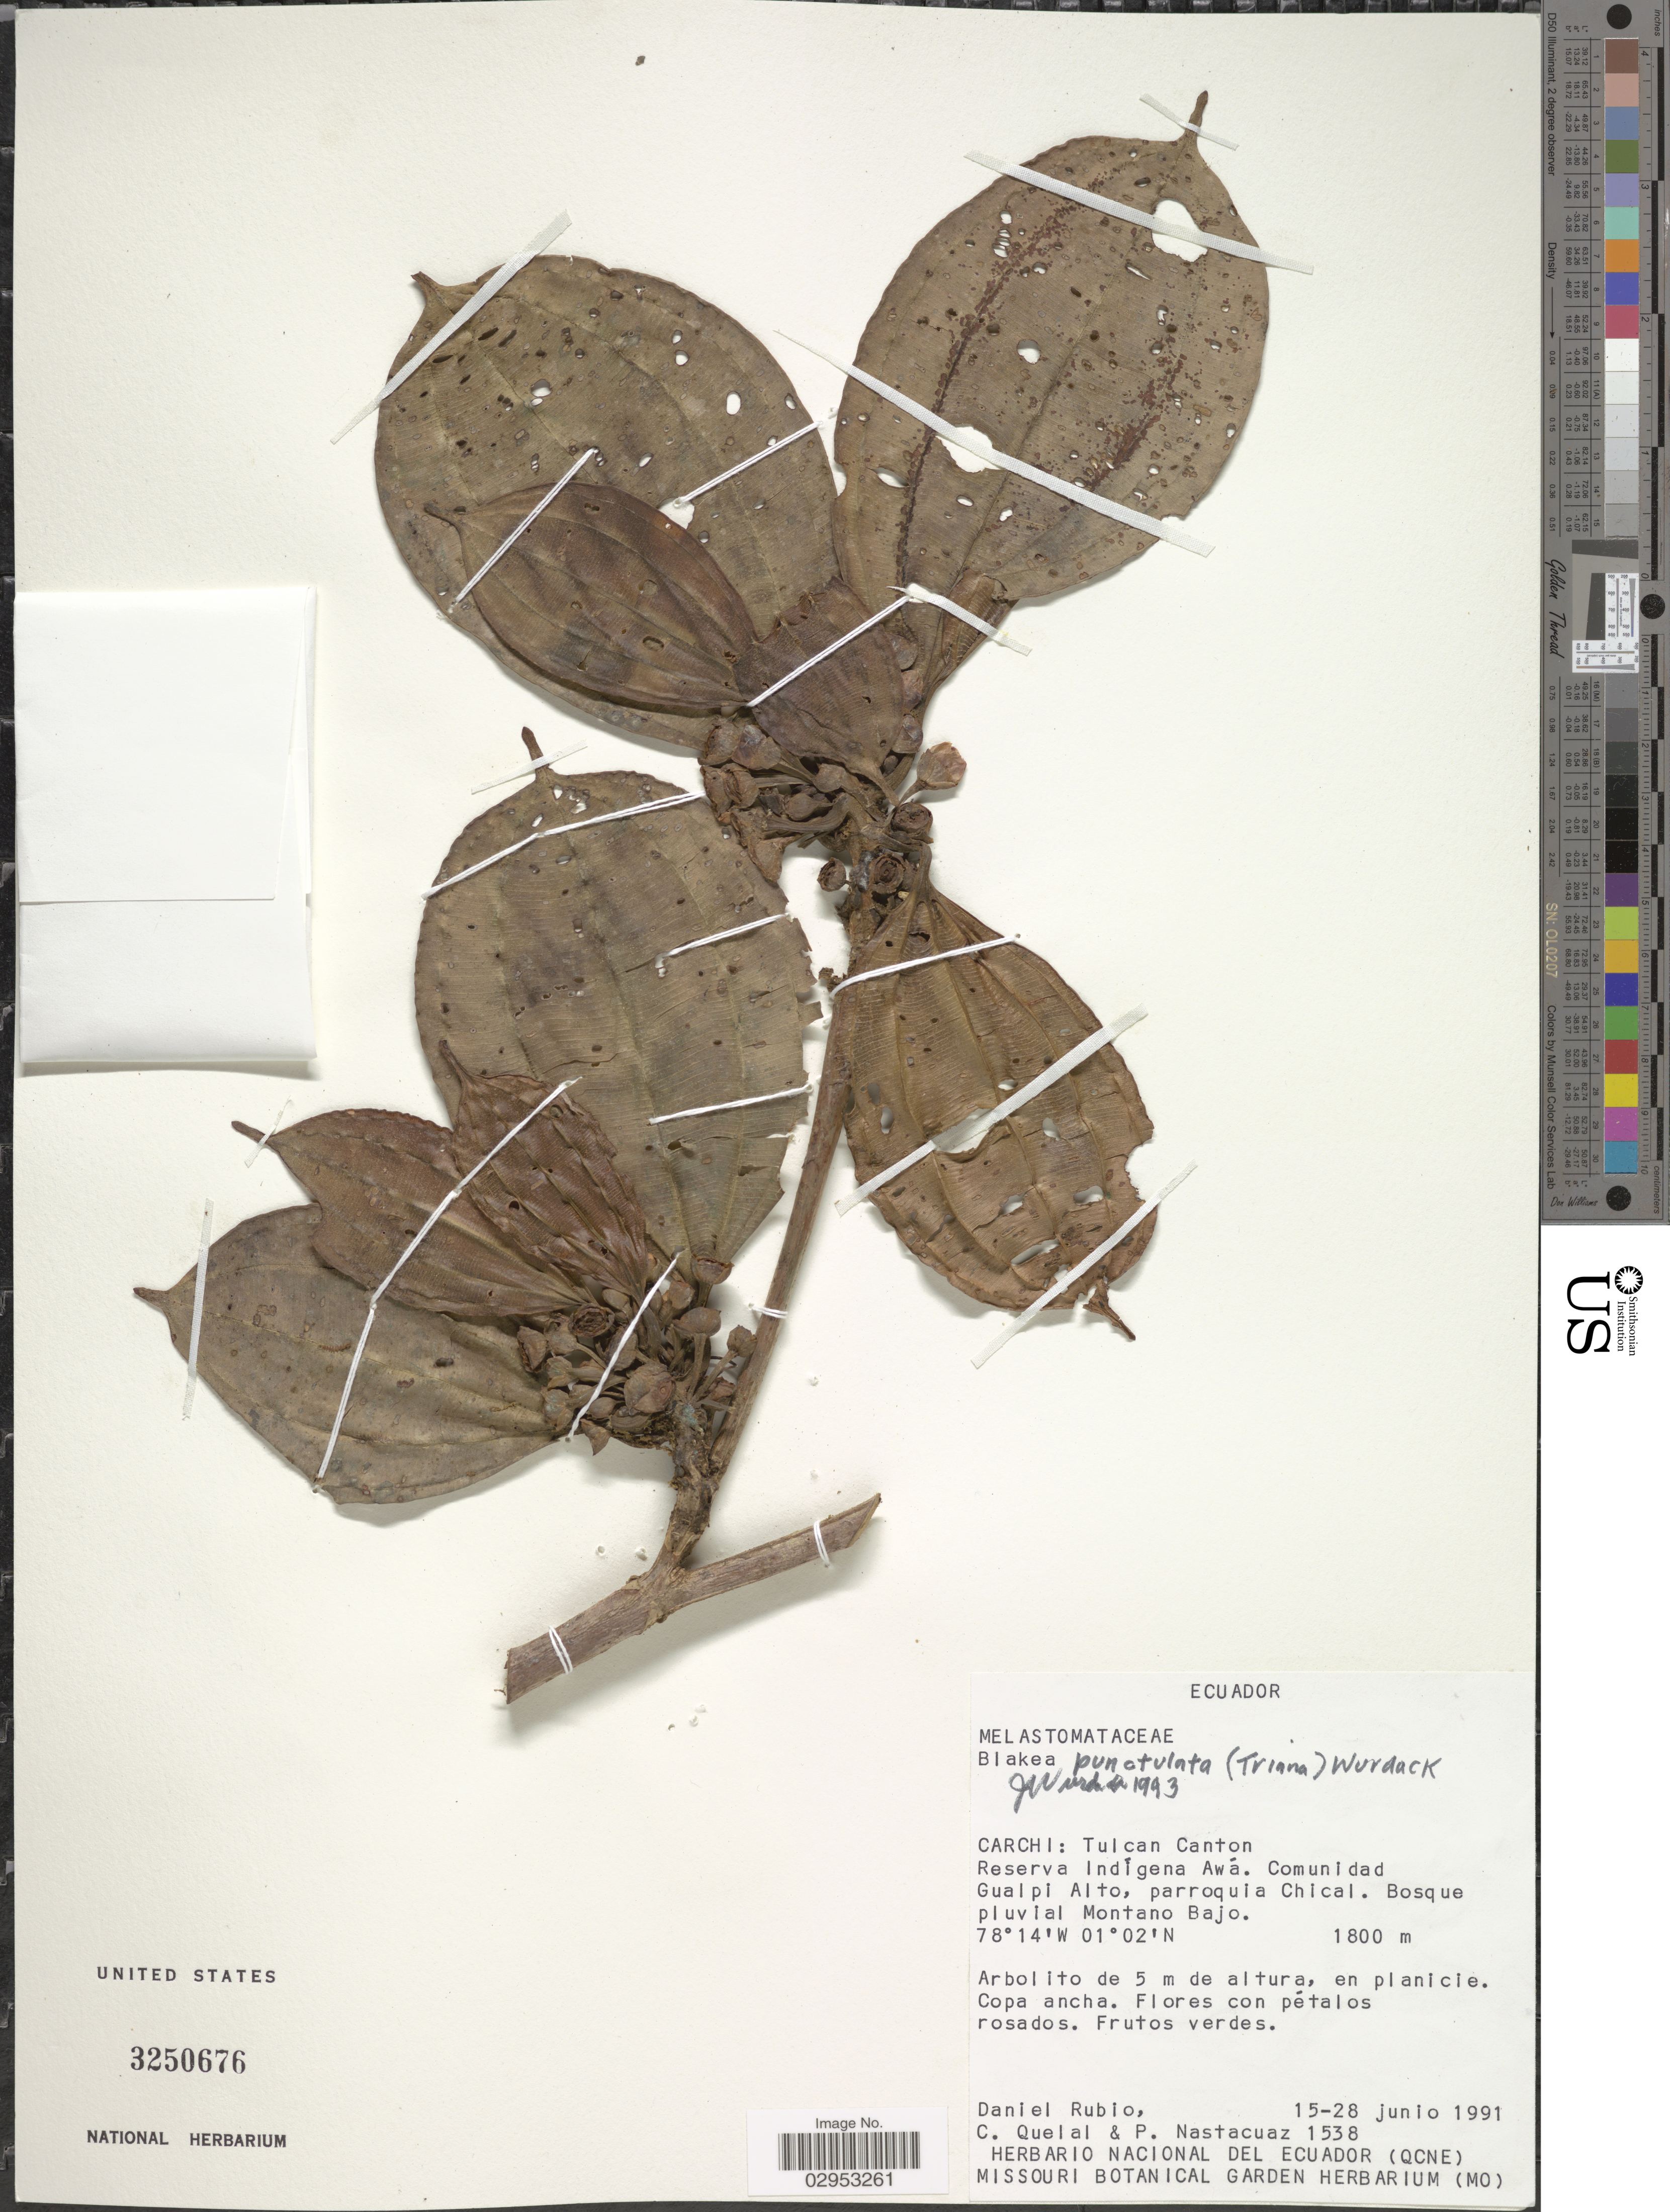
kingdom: Plantae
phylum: Tracheophyta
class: Magnoliopsida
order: Myrtales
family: Melastomataceae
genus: Blakea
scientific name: Blakea punctulata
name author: (Triana) Wurdack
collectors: D. Rubio, C. Quelal & P. Nastacuaz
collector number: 1538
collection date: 1991-06-15/1991-06-28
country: Ecuador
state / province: Carchi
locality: Tulcan Canton. Reserva Indígena Awá. Comunidad Gualpi Alto, parroquia Chical.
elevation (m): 1800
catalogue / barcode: US 3250676